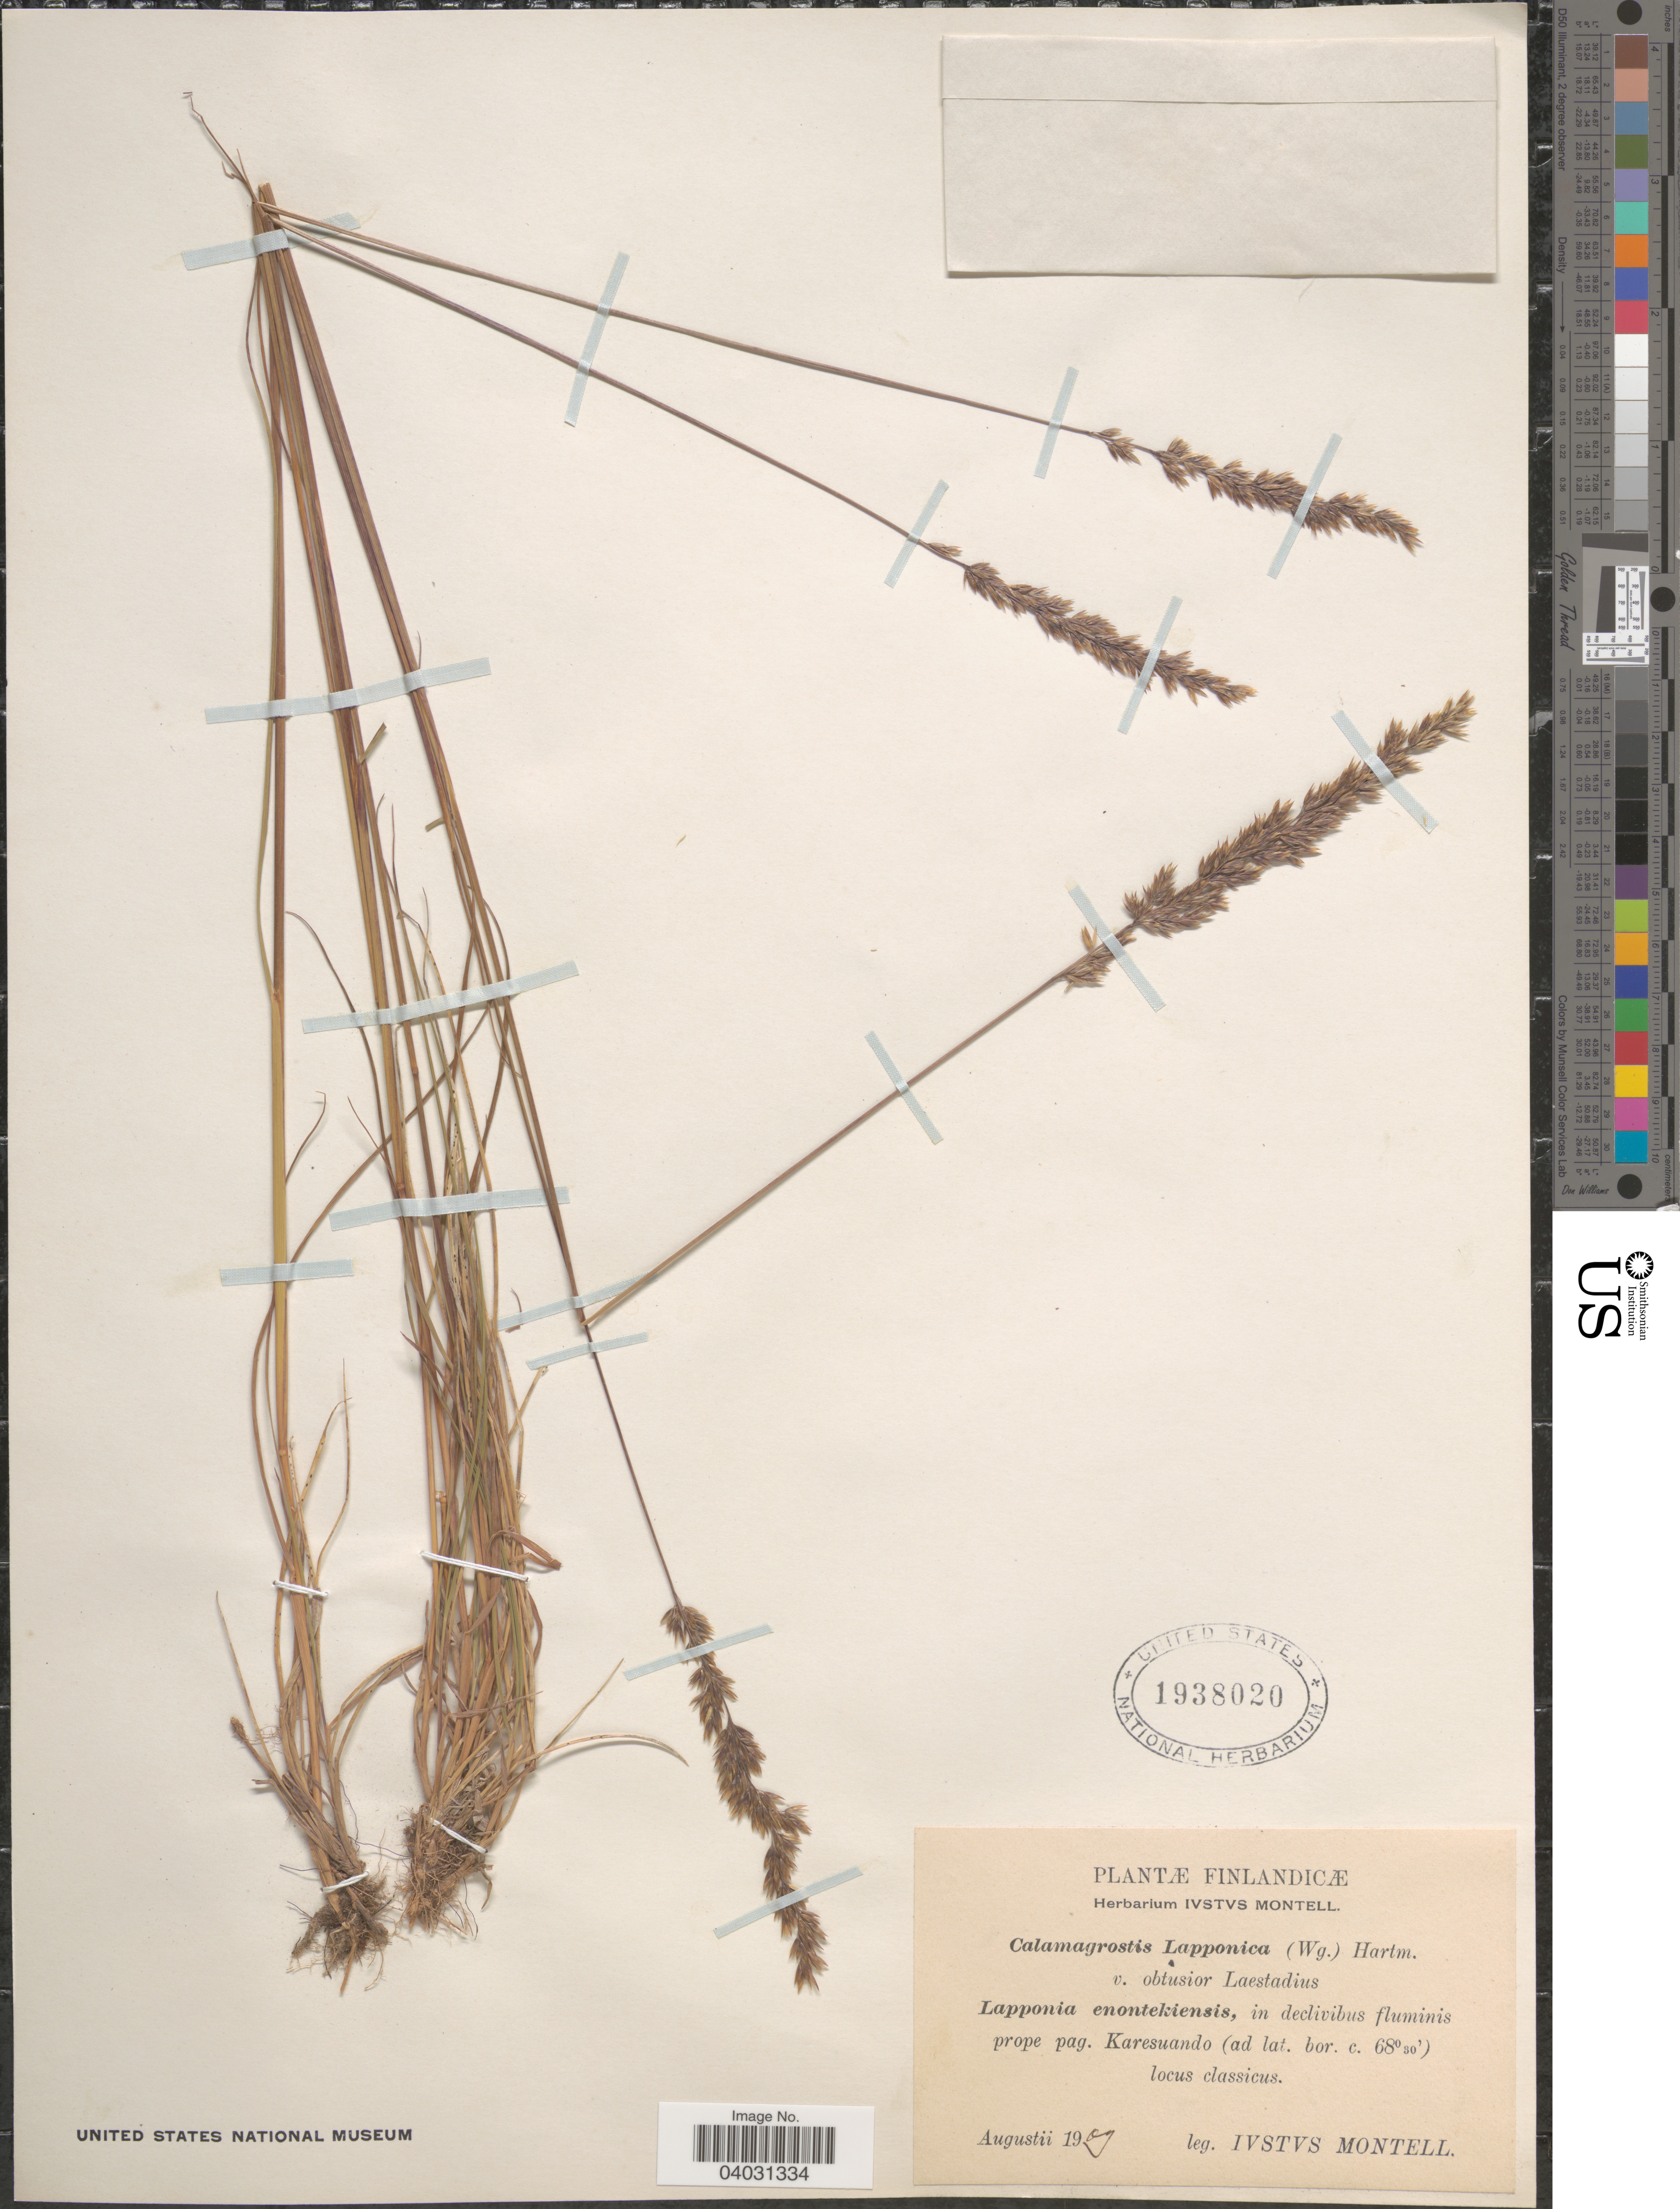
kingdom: Plantae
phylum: Tracheophyta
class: Liliopsida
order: Poales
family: Poaceae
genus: Calamagrostis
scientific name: Calamagrostis lapponica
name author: (Wahlenb.) Hartm.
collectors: I. Montell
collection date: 1909-08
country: Finland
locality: Finlandicæ. Lapponia enontekiensis, in declivibus fluminis prope pag. Karesuando locus classicus.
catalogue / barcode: US 1938020